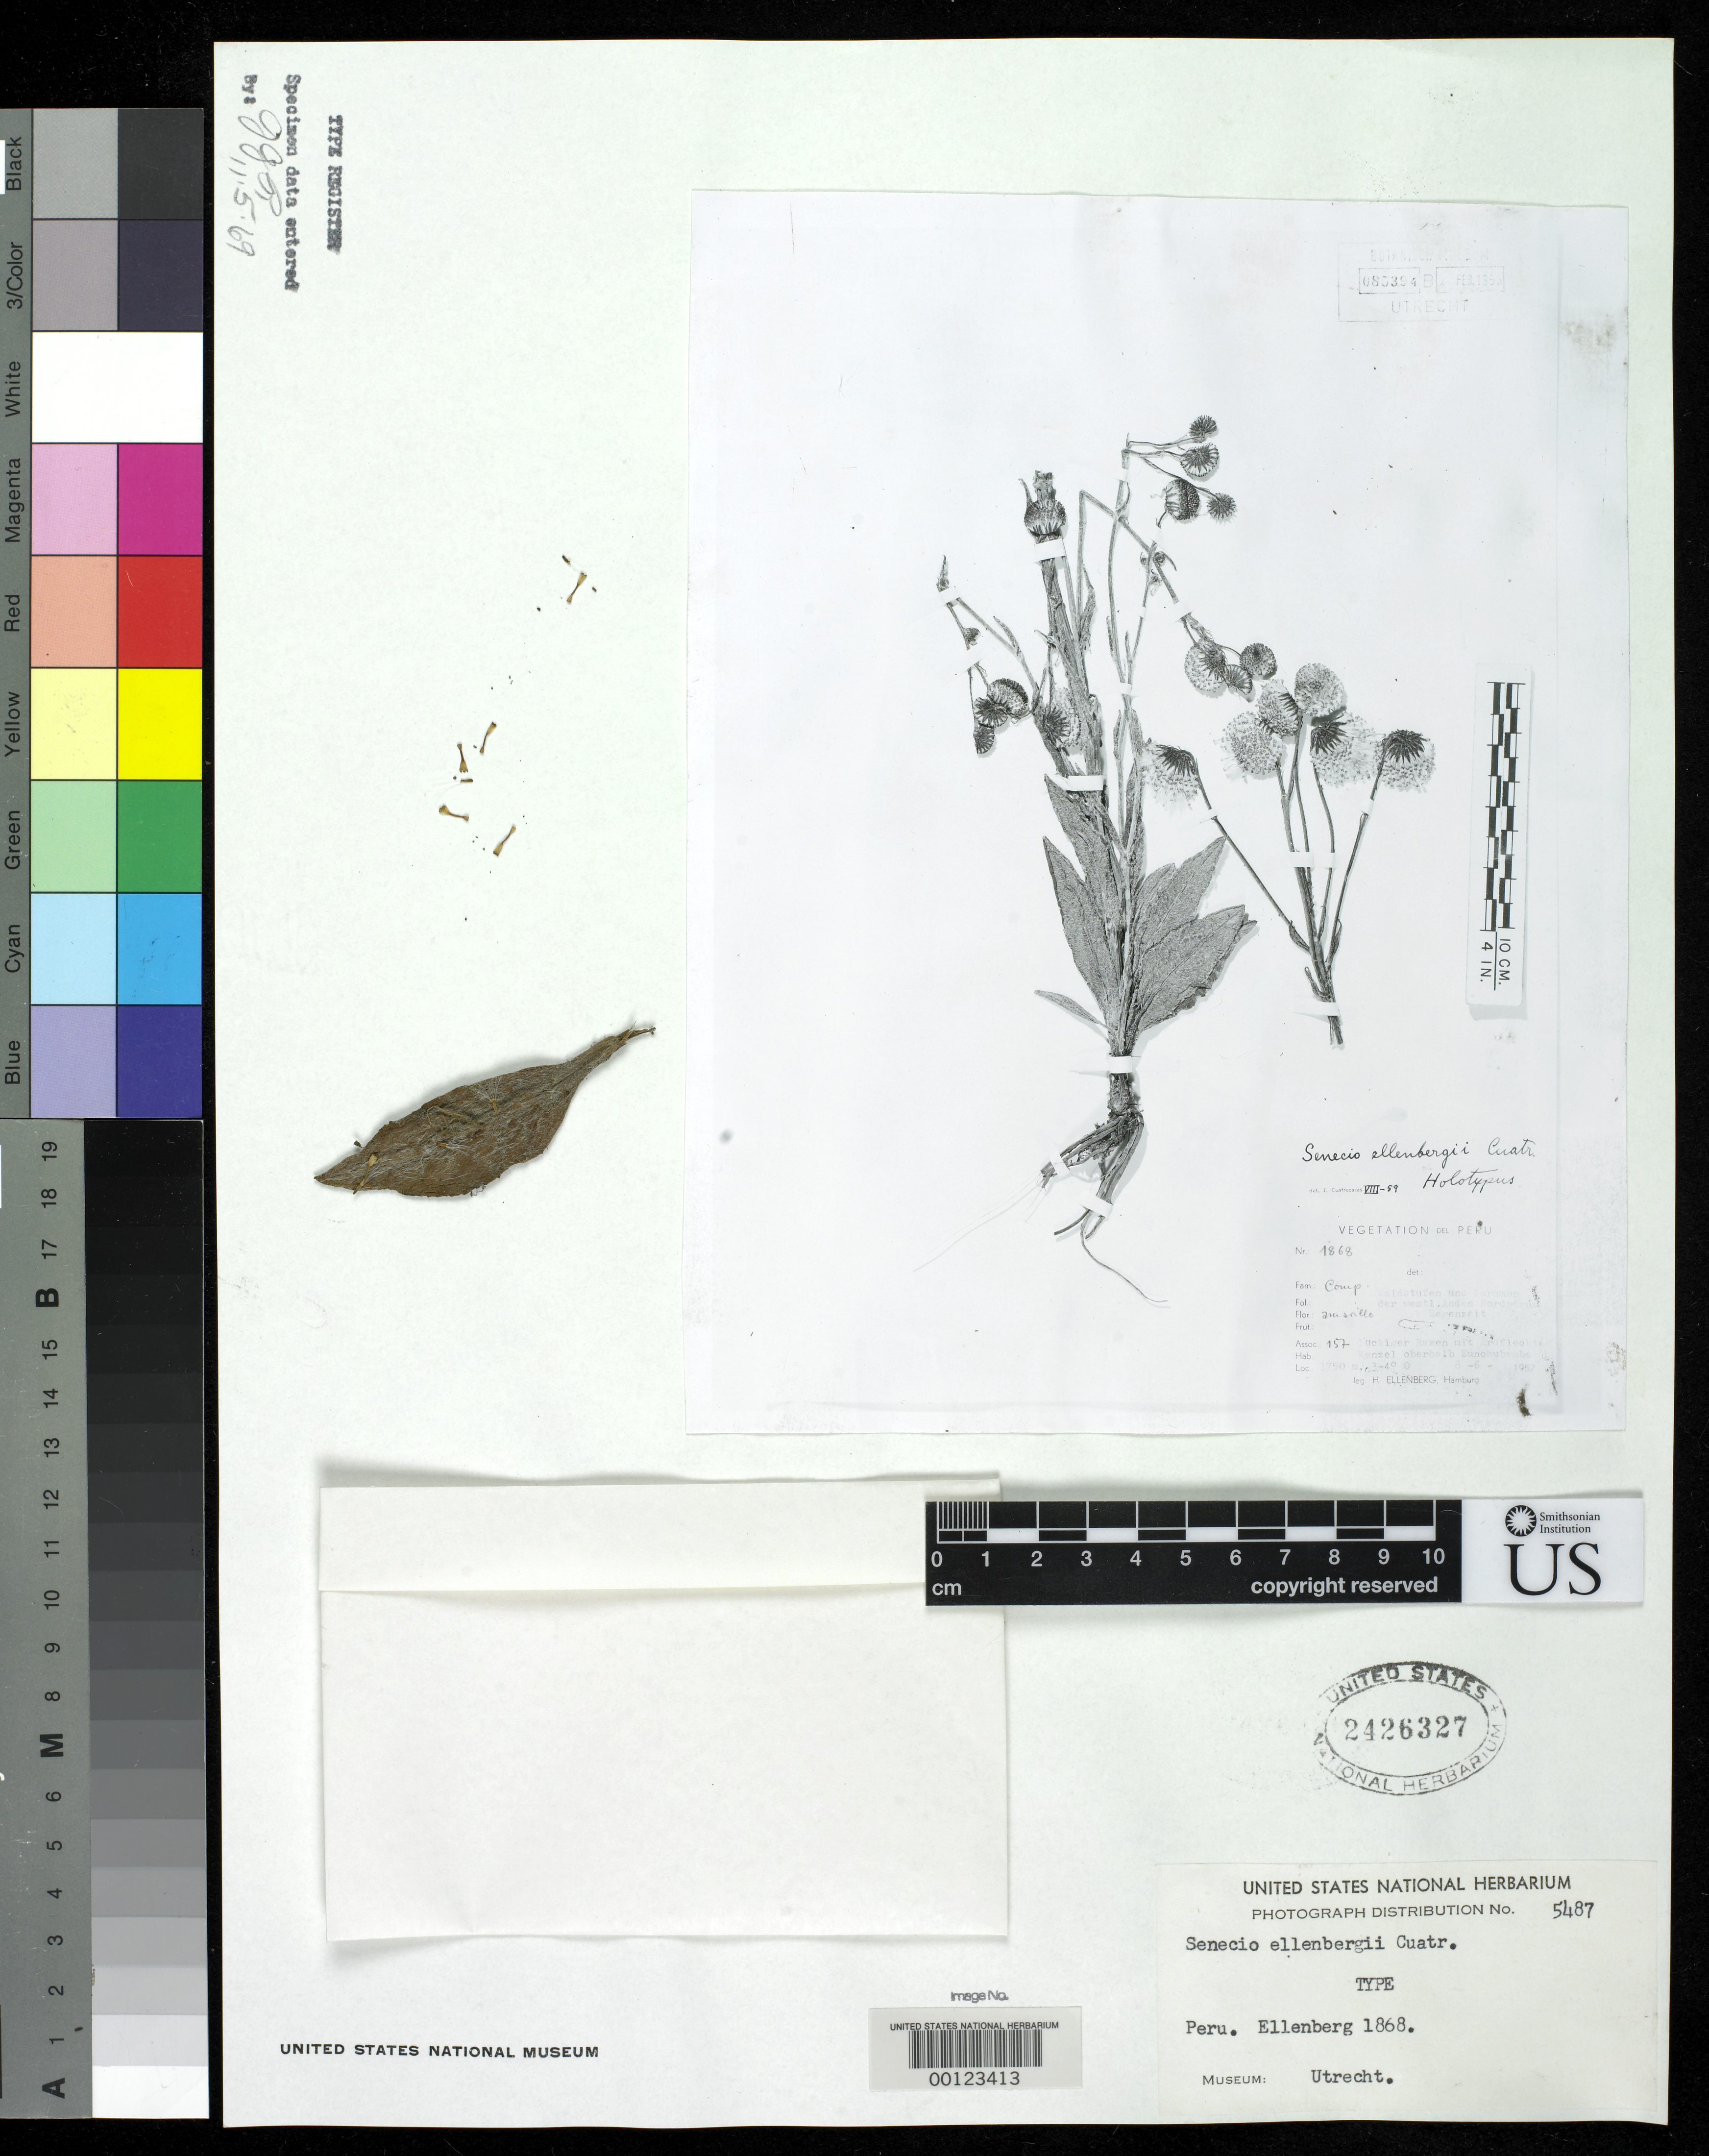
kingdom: Plantae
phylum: Tracheophyta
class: Magnoliopsida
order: Asterales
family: Asteraceae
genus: Senecio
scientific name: Senecio ellenbergii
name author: Cuatrec.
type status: Isotype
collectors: H. Ellenberg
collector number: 1868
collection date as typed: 08 Jun 1957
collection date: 1957-06-08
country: Peru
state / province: Cajamarca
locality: Kanzel, above Sunchubamba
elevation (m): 3750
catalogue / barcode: US 2426327